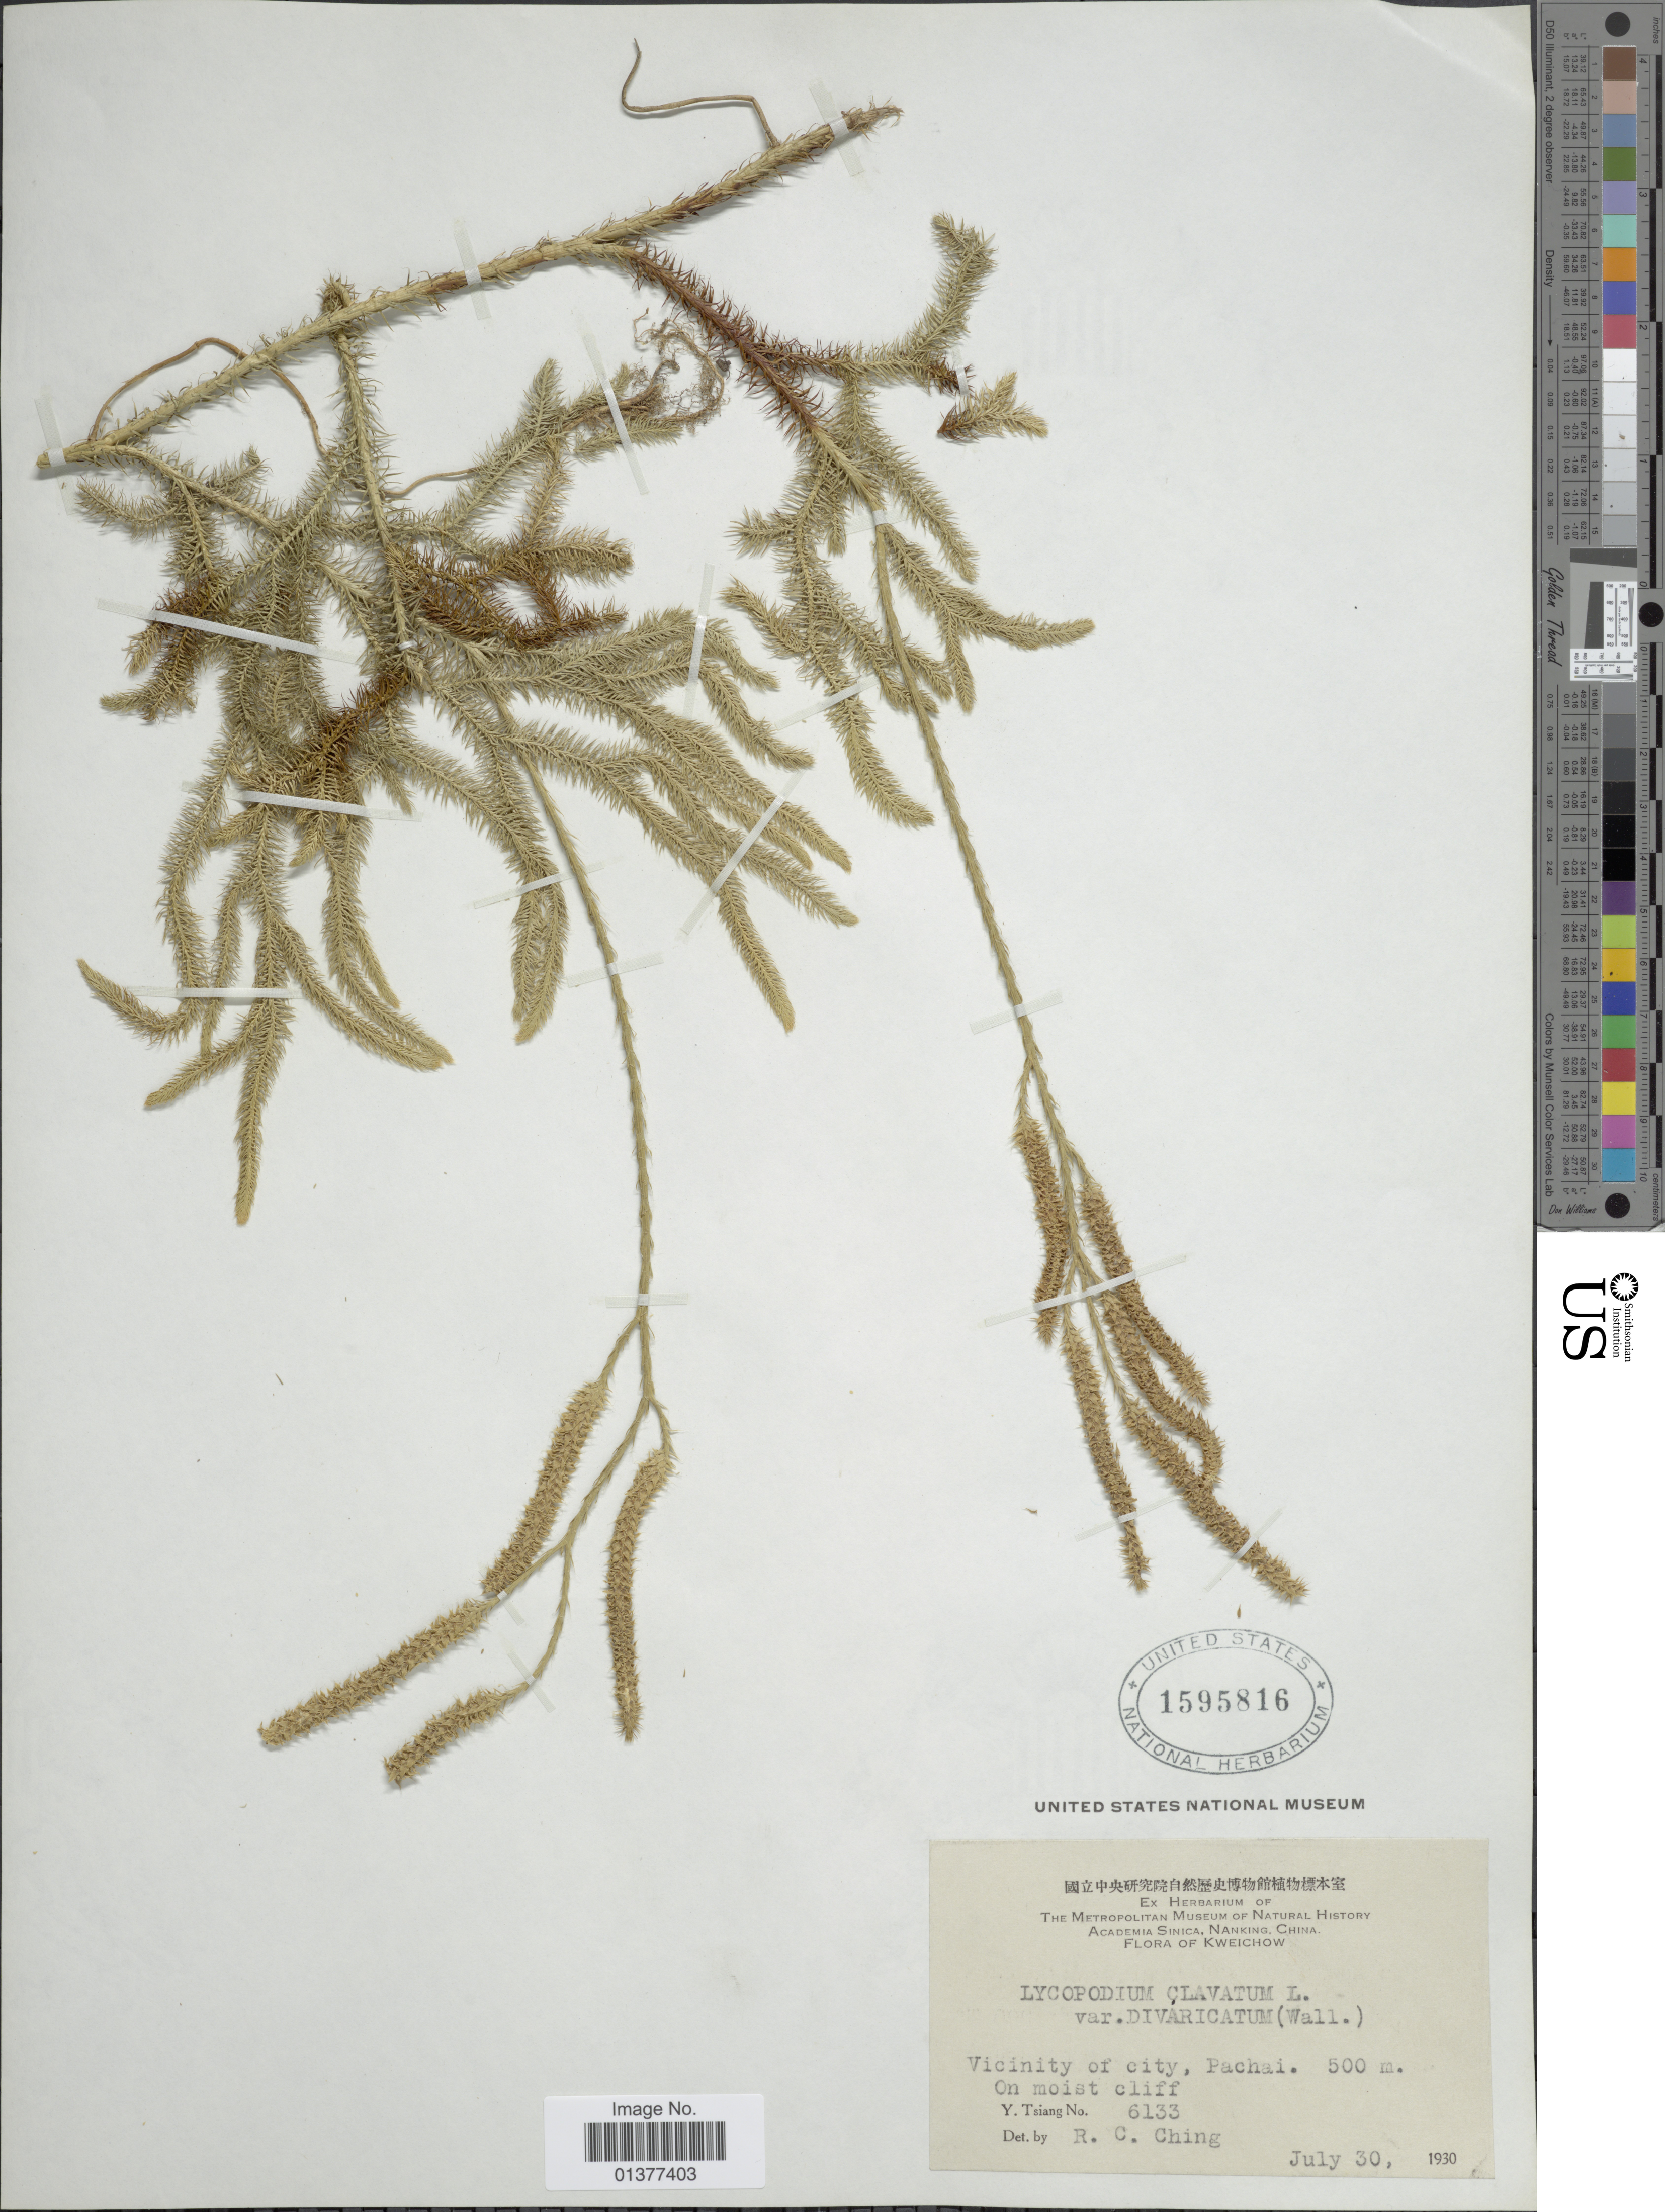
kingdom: Plantae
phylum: Tracheophyta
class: Lycopodiopsida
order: Lycopodiales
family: Lycopodiaceae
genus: Lycopodium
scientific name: Lycopodium clavatum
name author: L.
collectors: Y. Tsiang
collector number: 6133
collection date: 1930-07-30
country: China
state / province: Guizhou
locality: Kweichow, Vicinity of city, Pachai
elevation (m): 500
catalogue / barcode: US 1595816